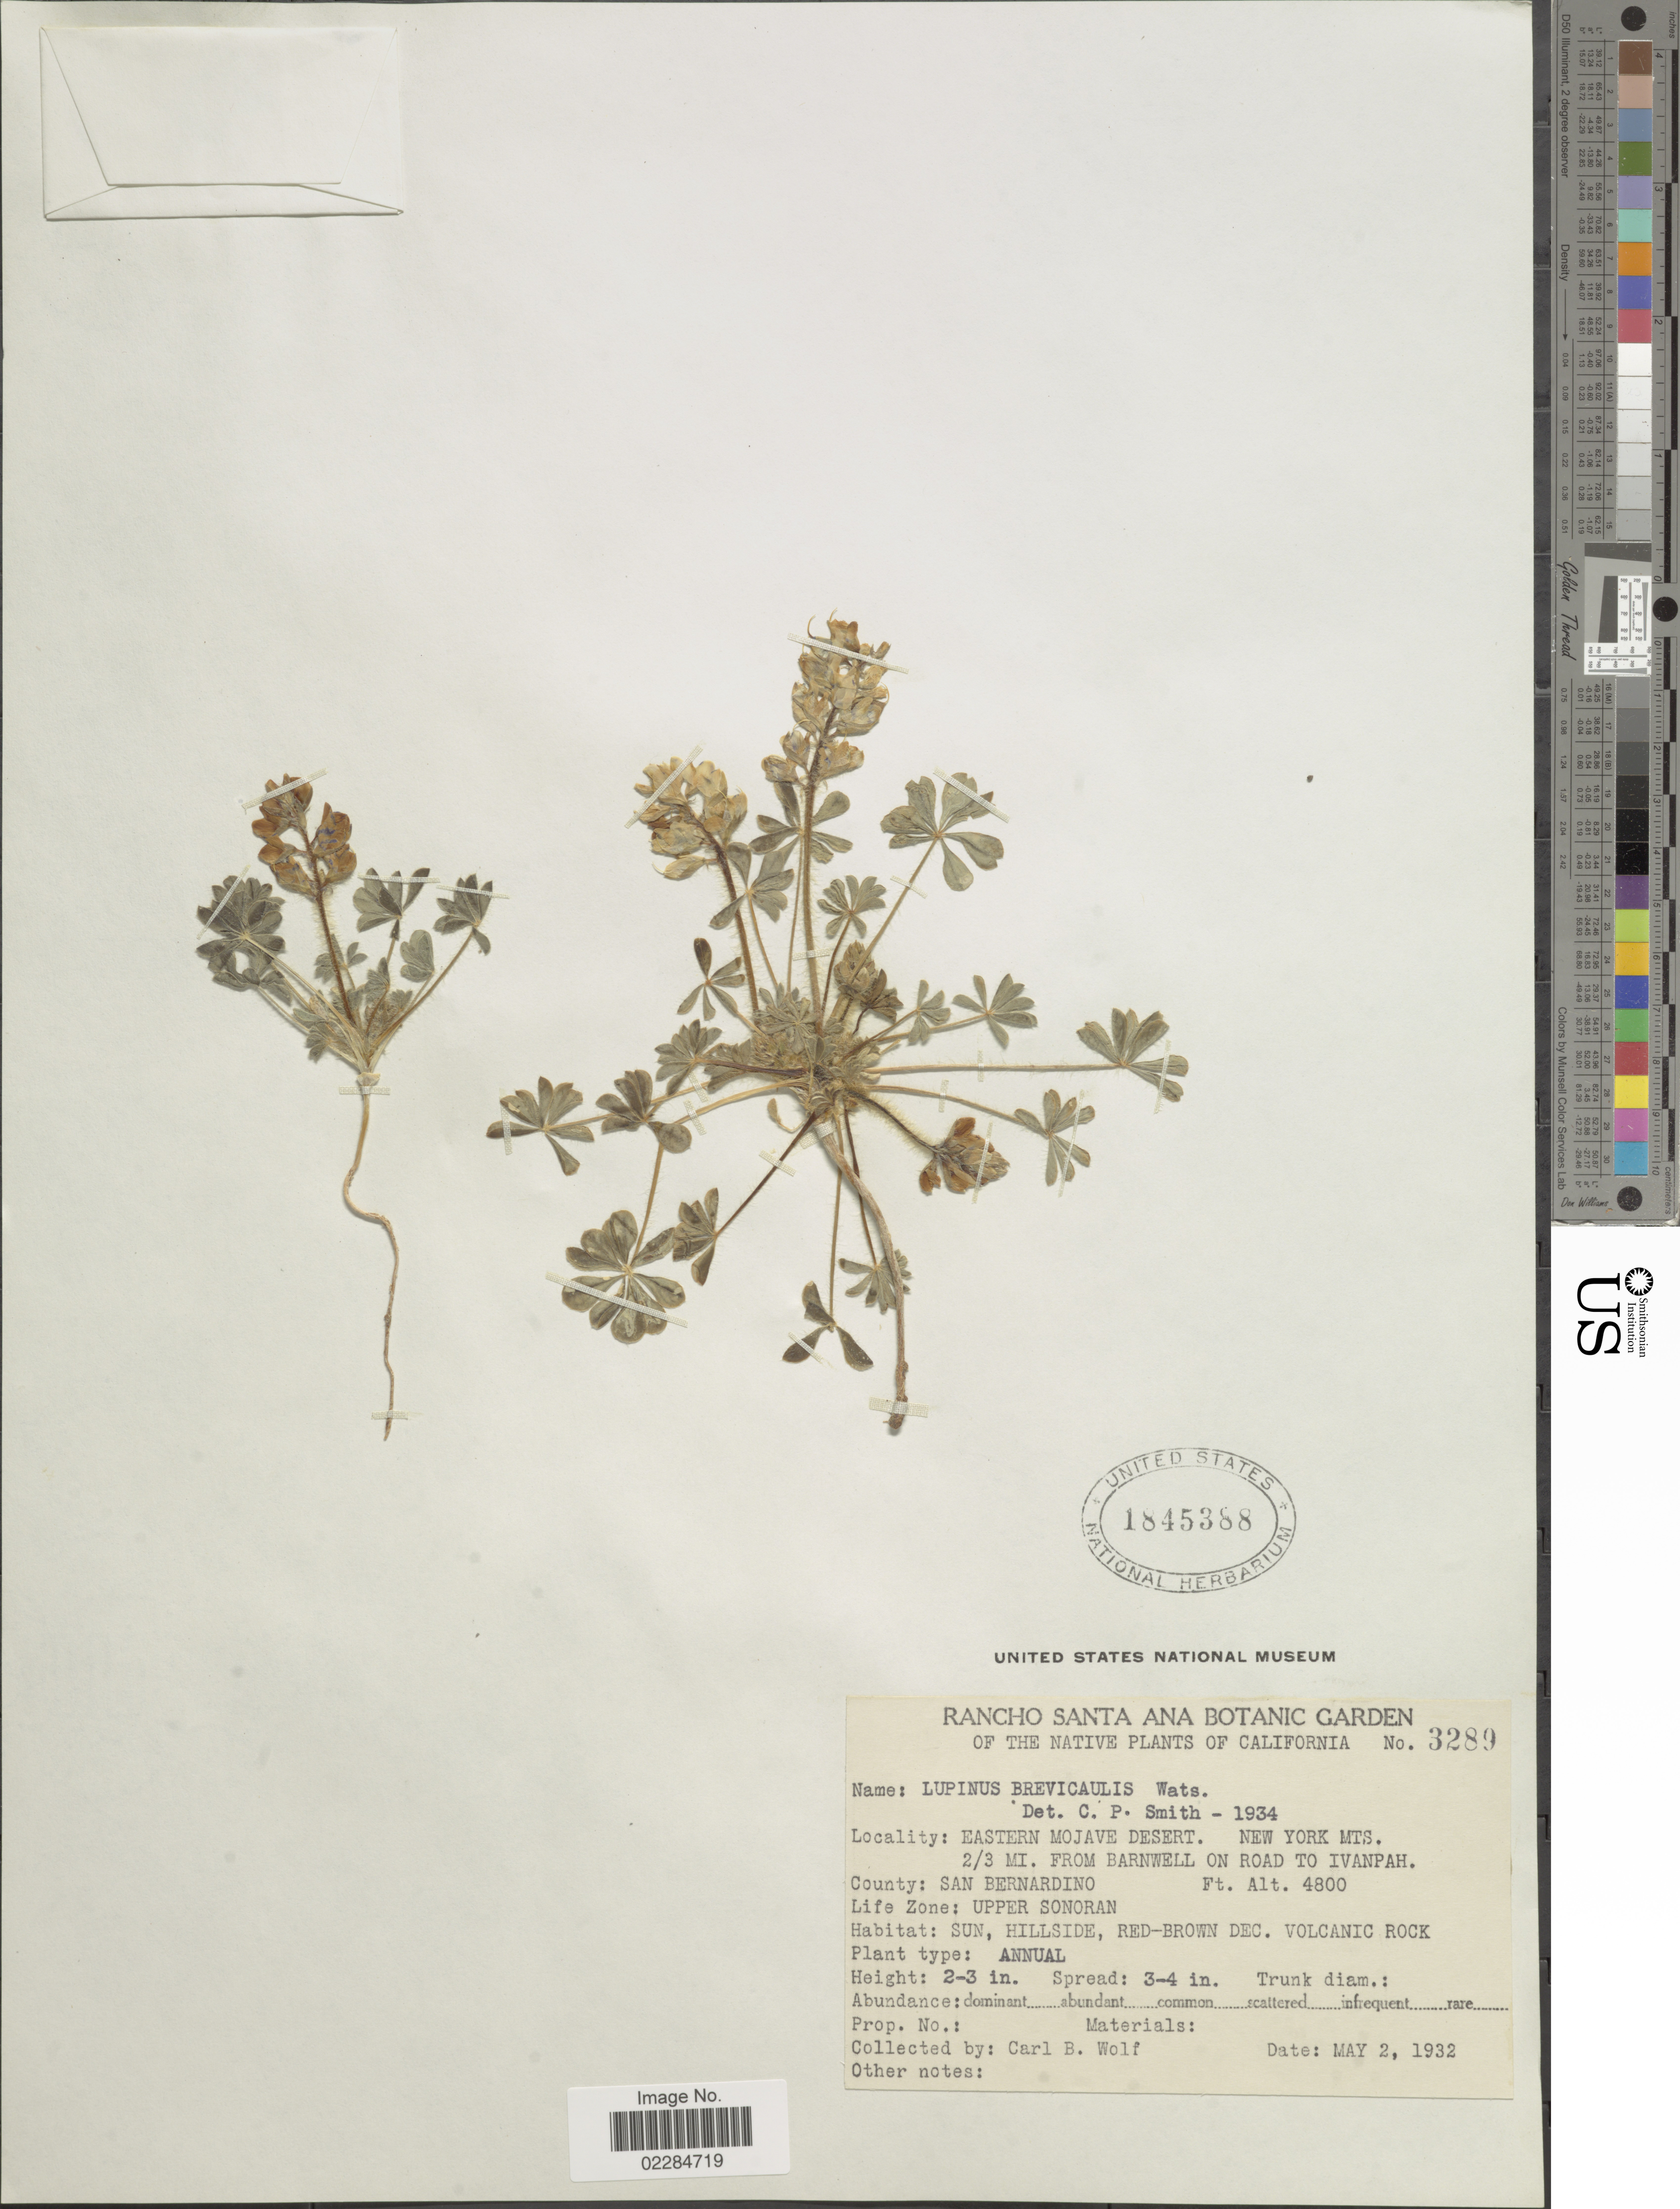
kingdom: Plantae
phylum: Tracheophyta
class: Magnoliopsida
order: Fabales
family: Fabaceae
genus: Lupinus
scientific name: Lupinus brevicaulis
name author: S. Watson in C. King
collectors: C. B. Wolf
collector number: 3389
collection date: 1932-05-02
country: United States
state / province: California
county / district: San Bernardino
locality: Eastern Mojave Desert. New York Mts. 2/3 mi. from Barnwell on road to Ivanpah. County: San Bernardino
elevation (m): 1463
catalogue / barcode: US 1845388